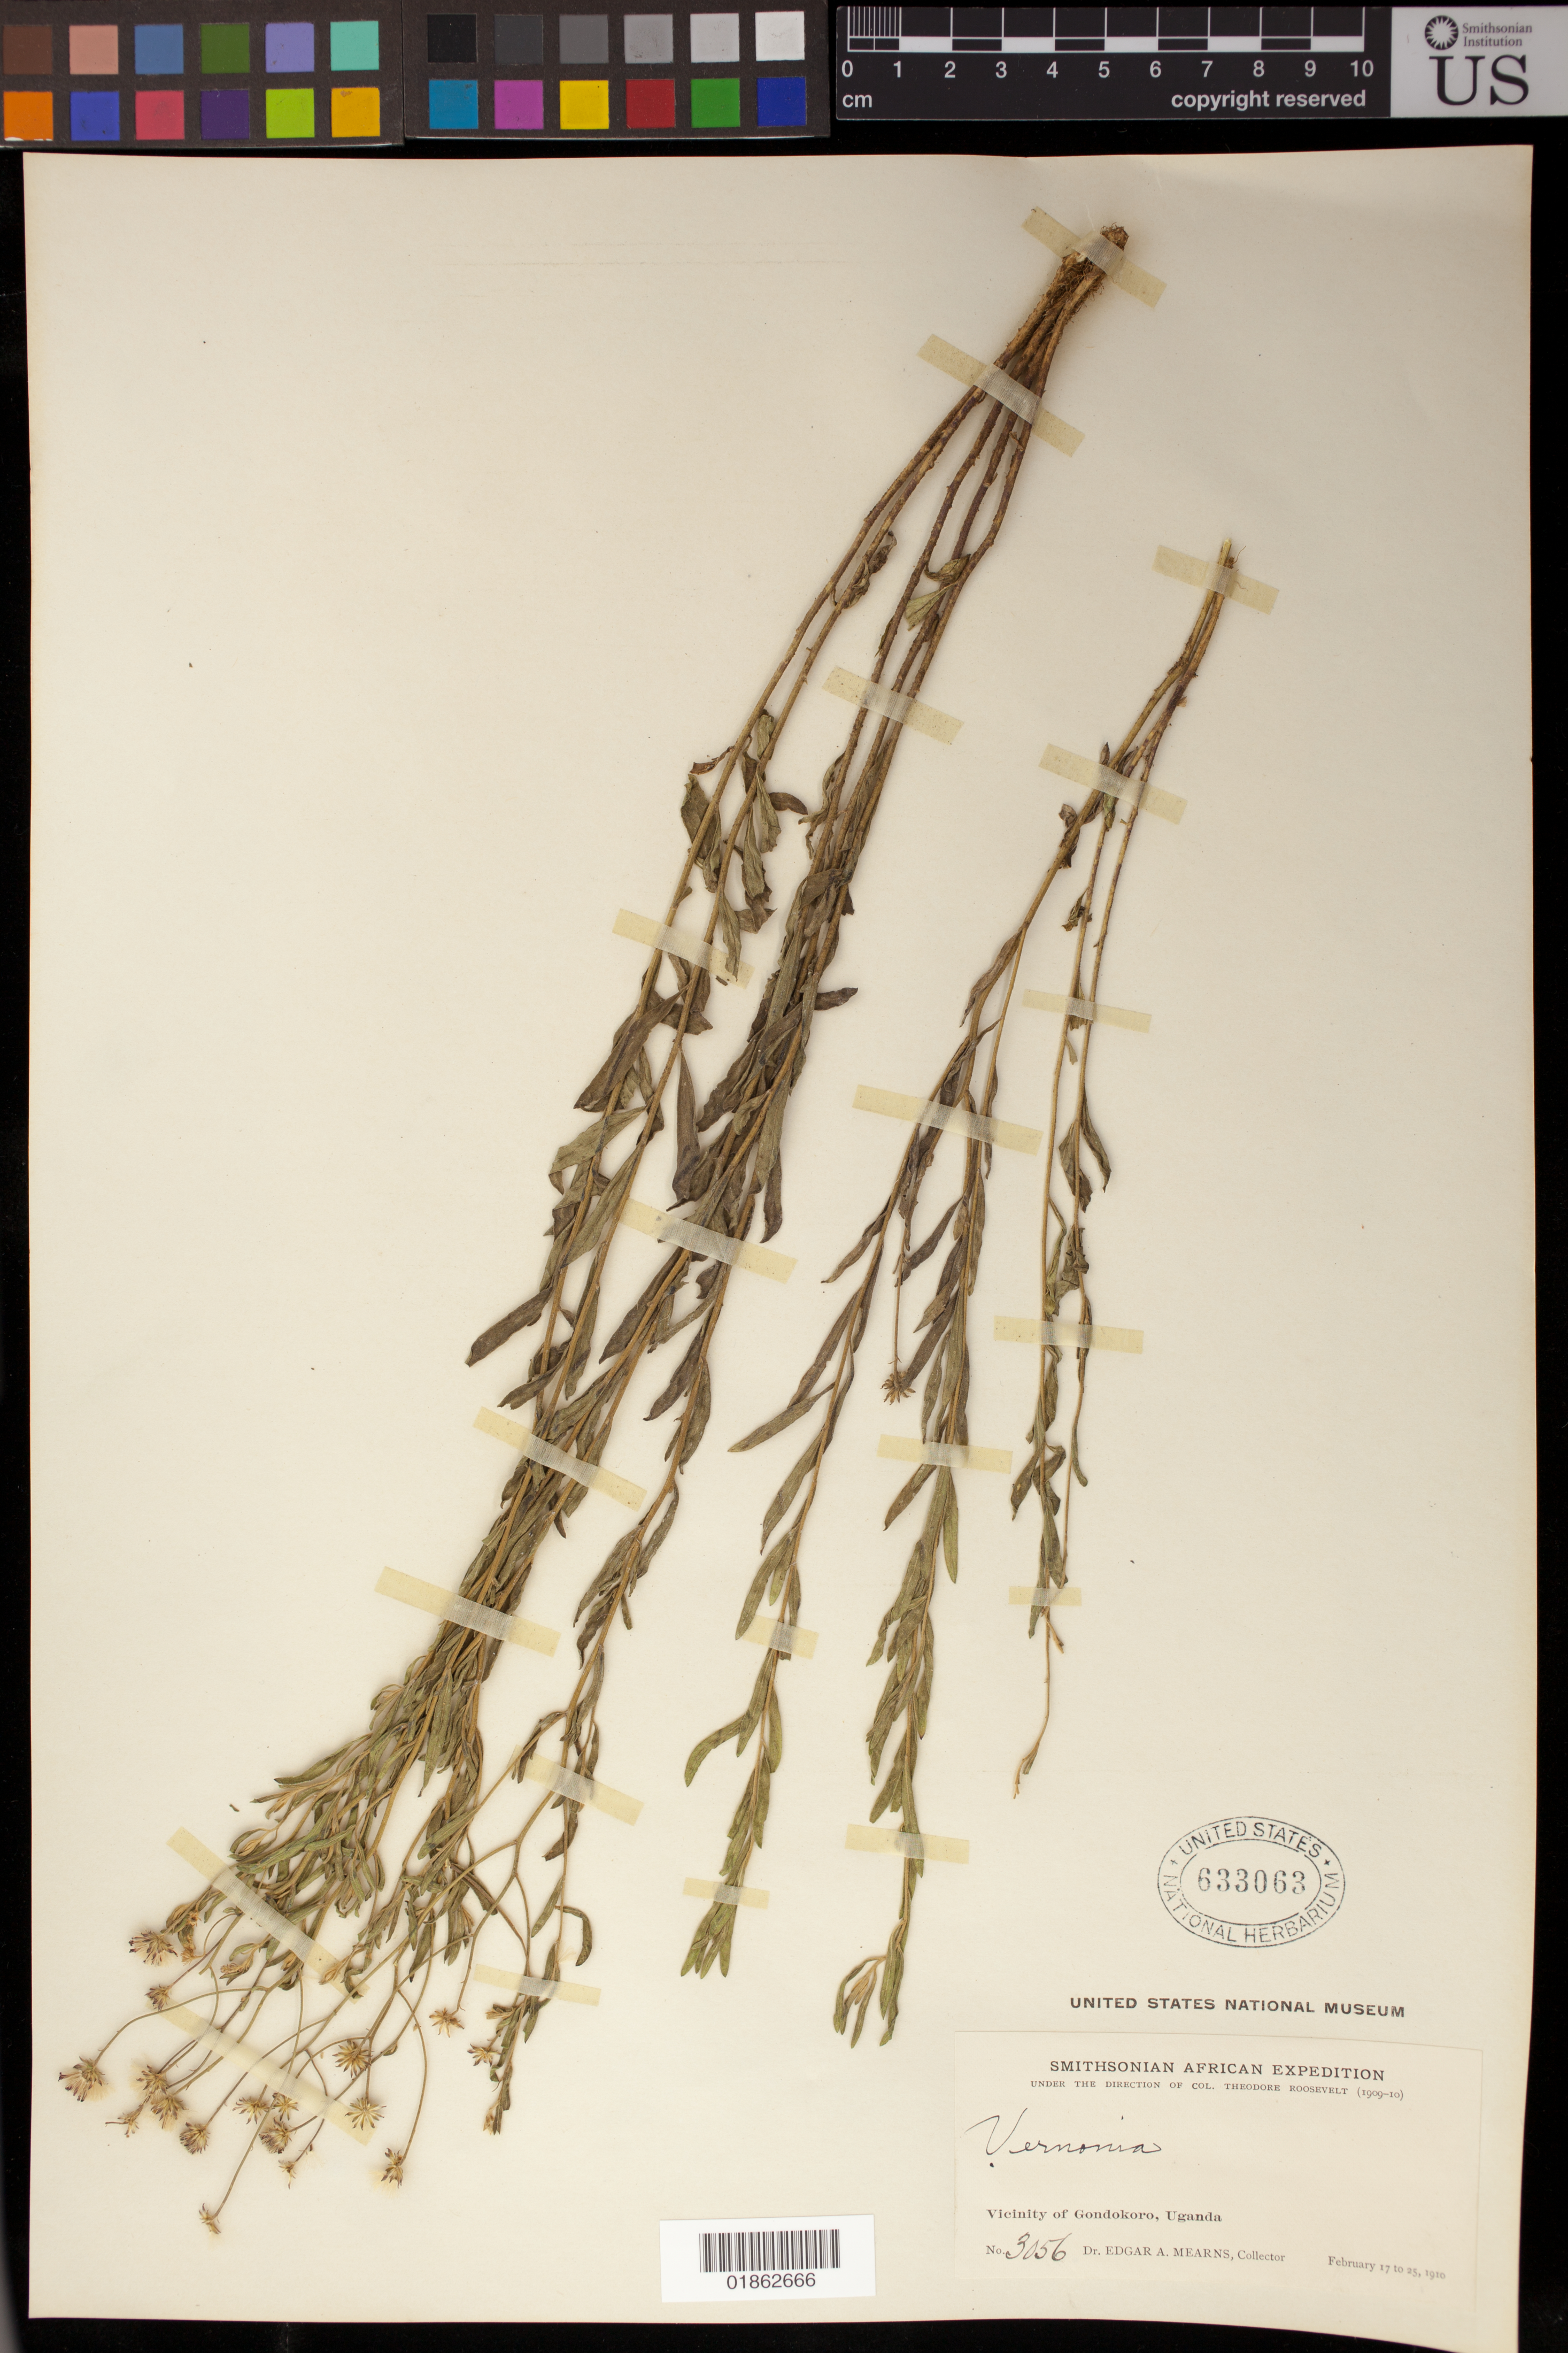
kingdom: Plantae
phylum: Tracheophyta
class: Magnoliopsida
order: Asterales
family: Asteraceae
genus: Vernonia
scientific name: Vernonia sp.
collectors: E. A. Mearns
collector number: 3056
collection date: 1910-02-17/1910-02-25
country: Uganda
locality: Vicinity of Gondokoro.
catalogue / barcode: US 633063